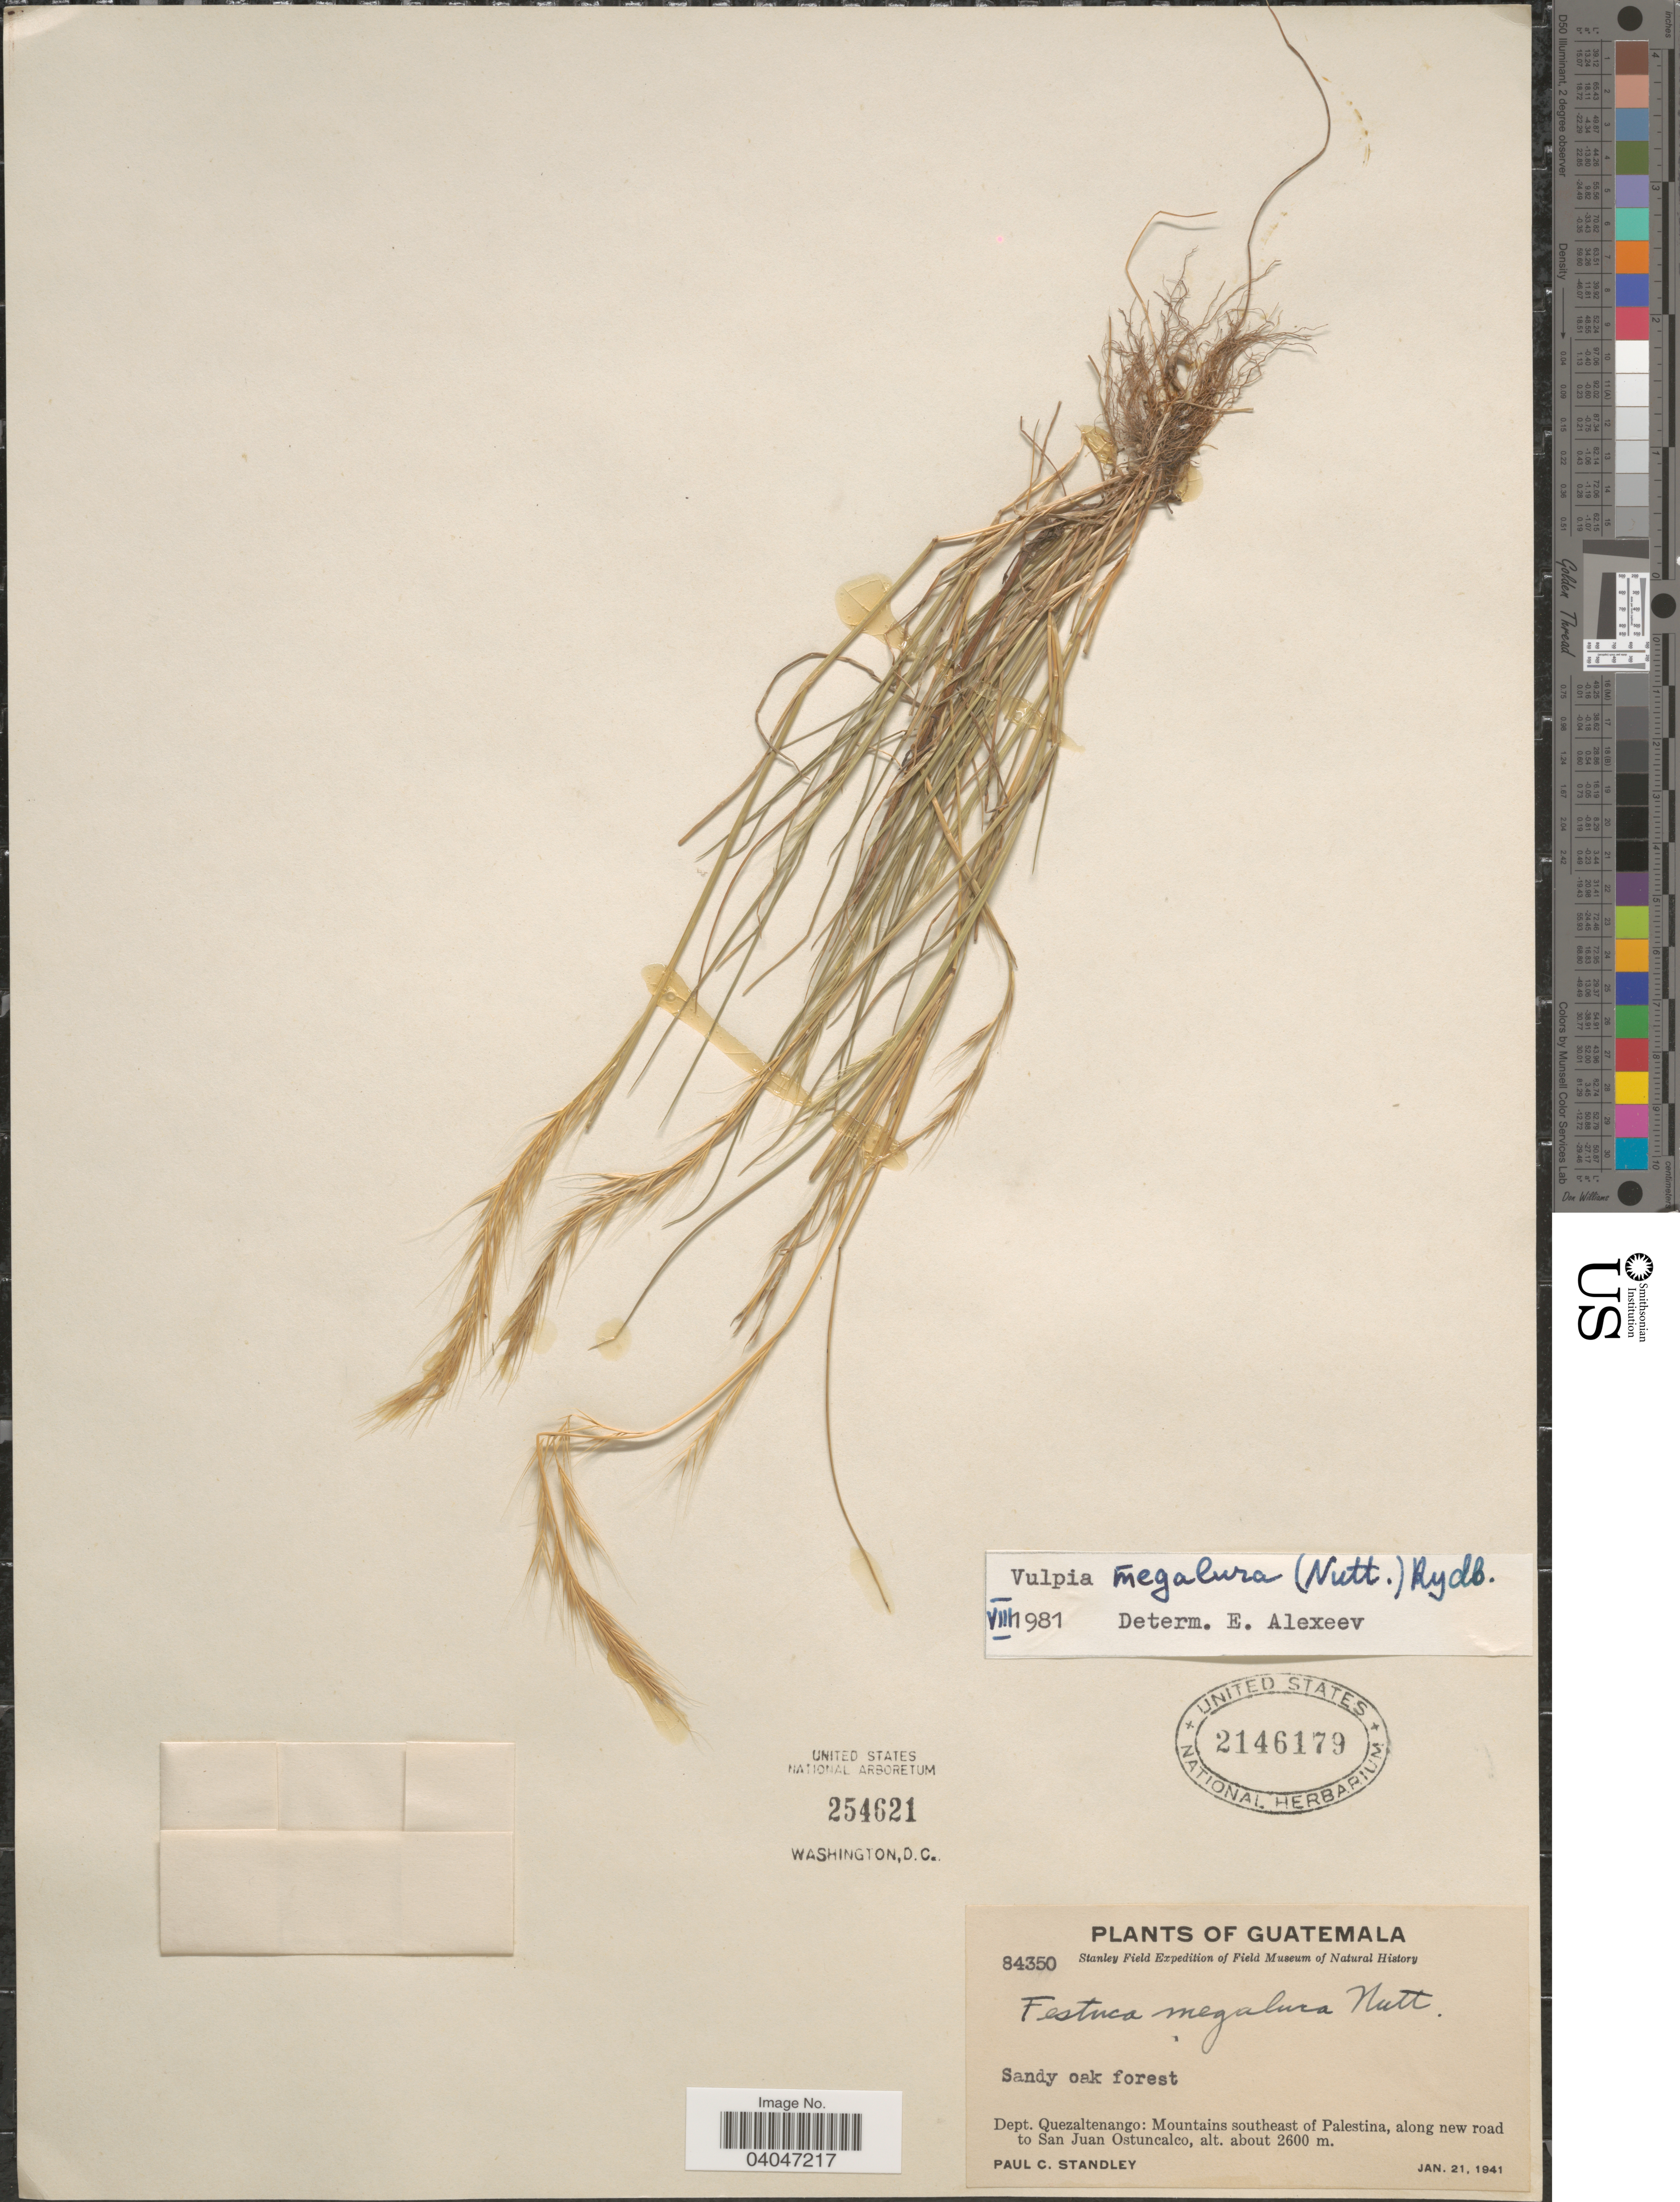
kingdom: Plantae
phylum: Tracheophyta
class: Liliopsida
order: Poales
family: Poaceae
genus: Festuca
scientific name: Festuca megalura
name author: Nutt.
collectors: P. C. Standley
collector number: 84350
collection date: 1941-01-21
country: Guatemala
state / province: Quetzaltenango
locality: Sandy oak forest. Dept. Quezaltenango: Mountains southeast of Palestina, along new road to San Juan Ostuncalco.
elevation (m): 2600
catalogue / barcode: US 2146179